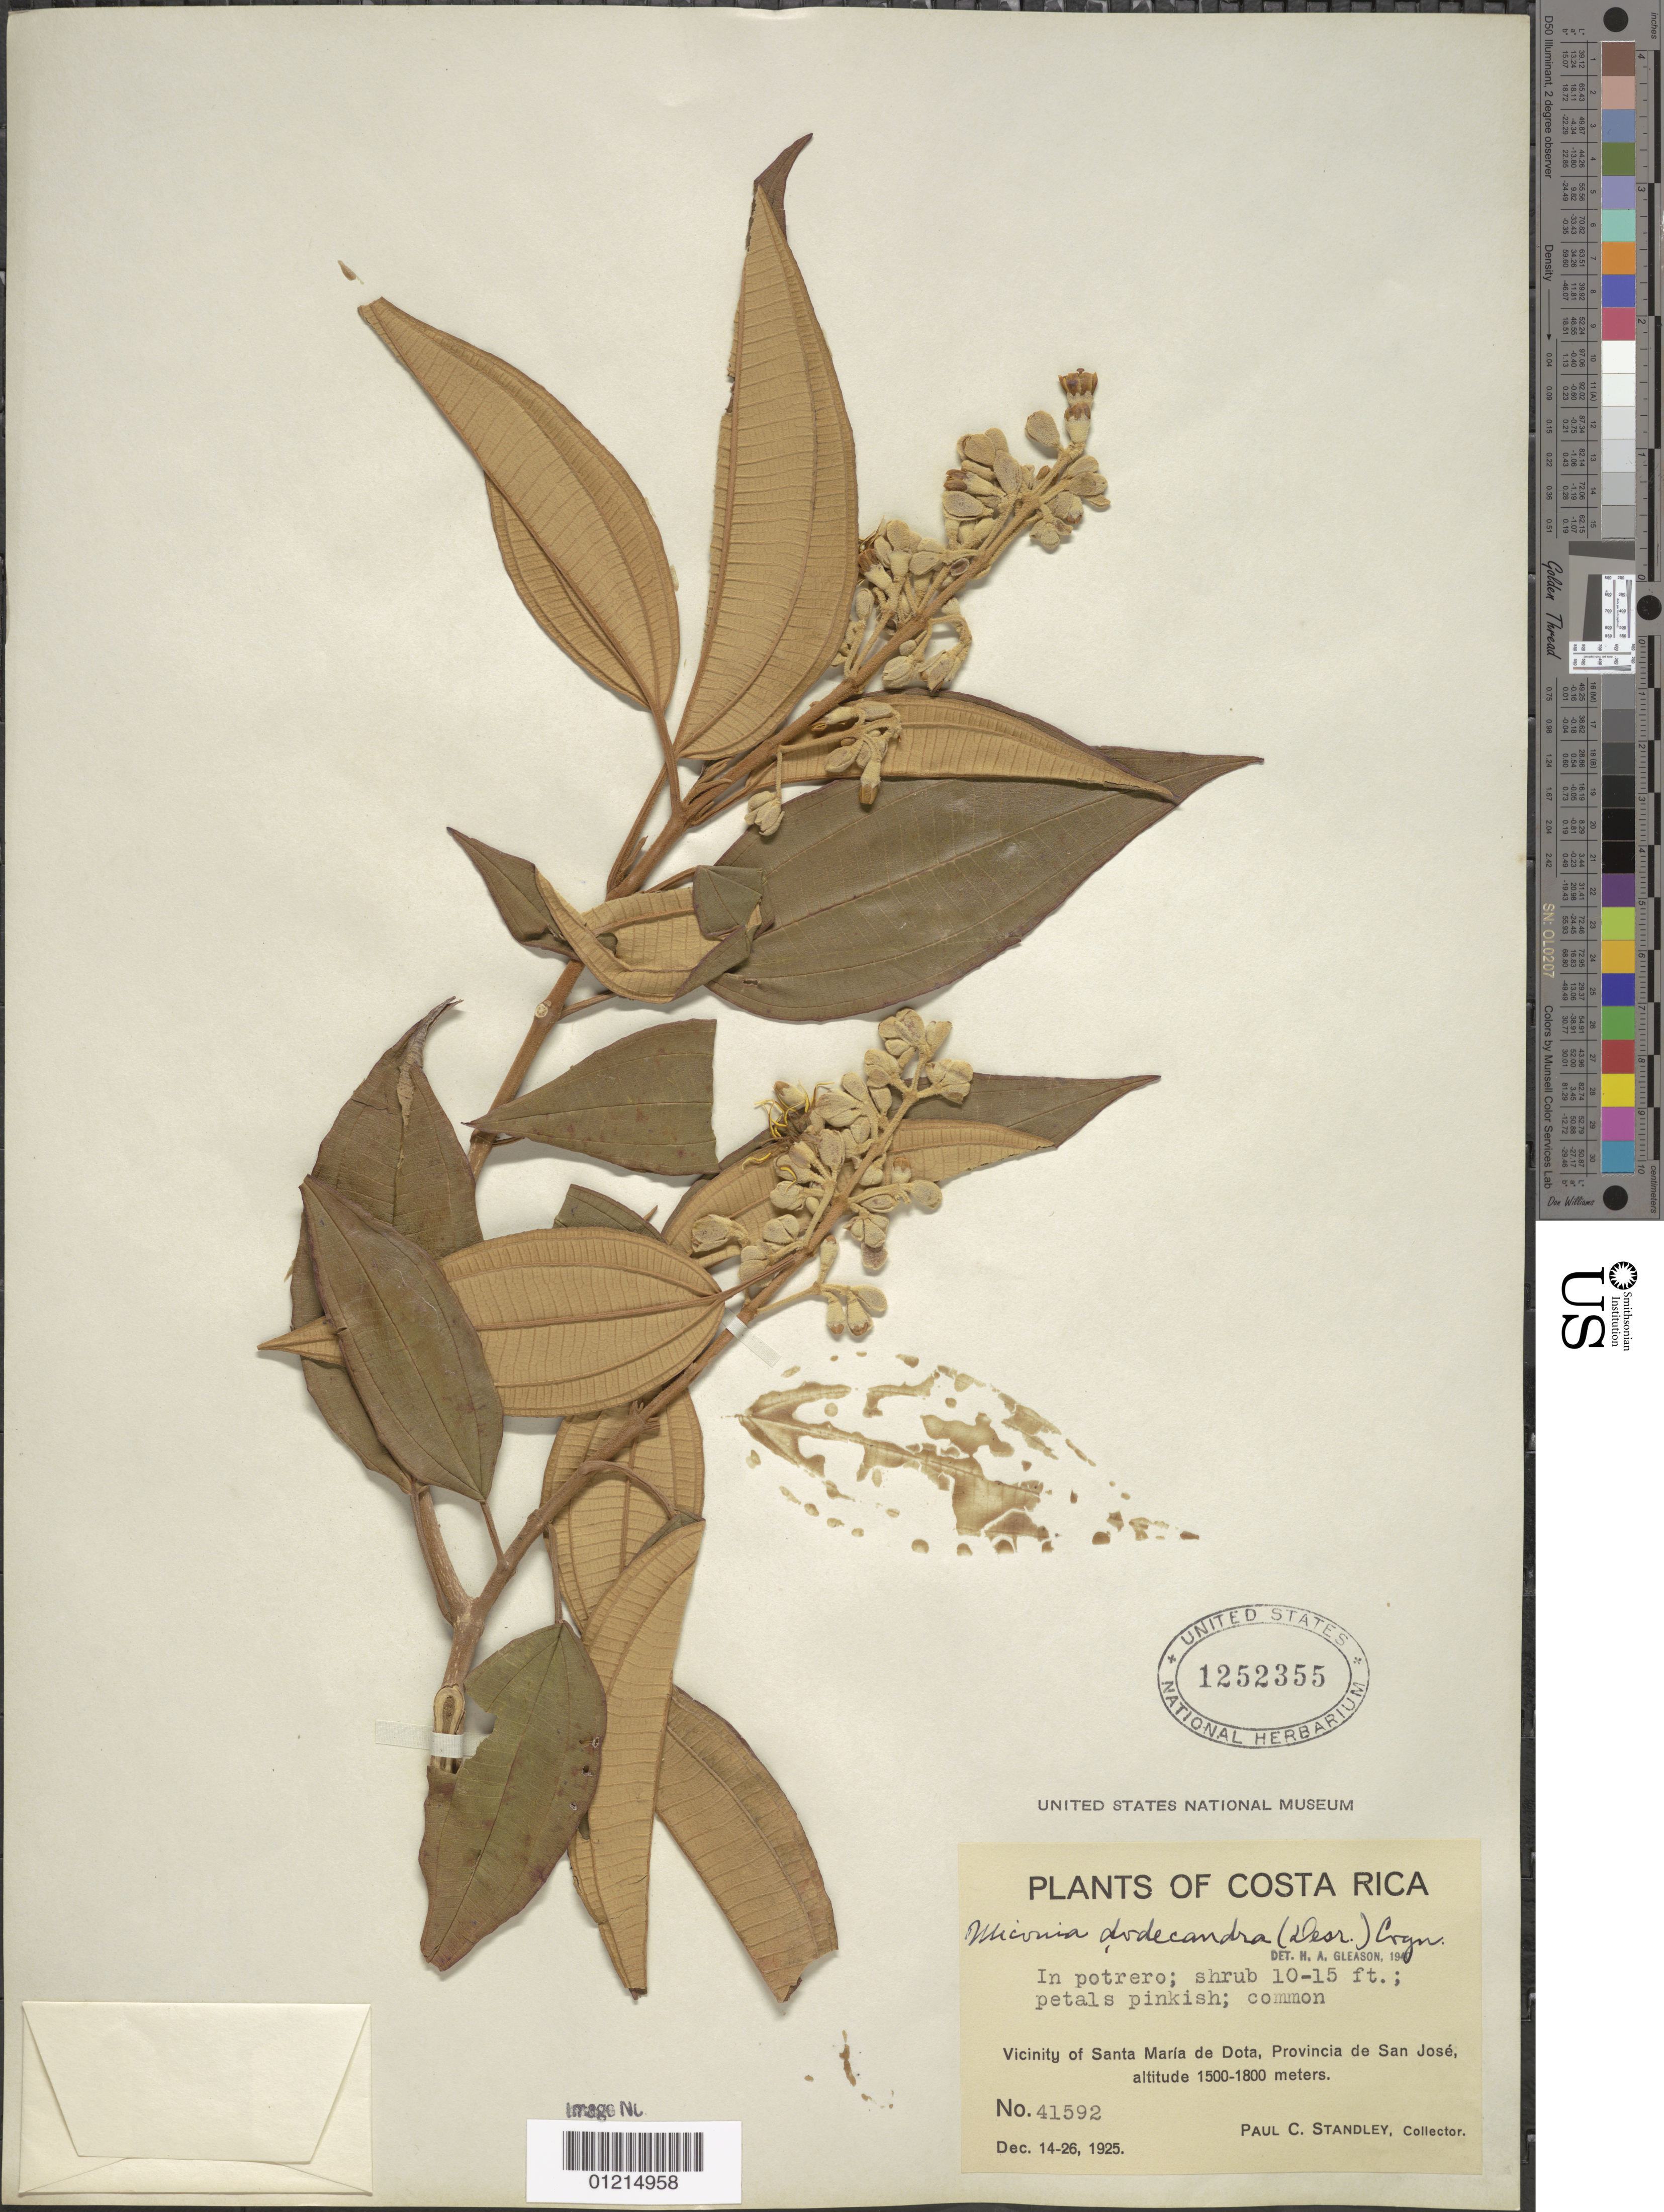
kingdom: Plantae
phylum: Tracheophyta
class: Magnoliopsida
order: Myrtales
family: Melastomataceae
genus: Miconia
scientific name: Miconia dodecandra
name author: Cogn.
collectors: P. C. Standley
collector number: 41592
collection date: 1925-12-14/1925-12-26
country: Costa Rica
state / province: San José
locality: Vicinity of Santa Maria de Dota.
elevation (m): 1500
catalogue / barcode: US 1252355